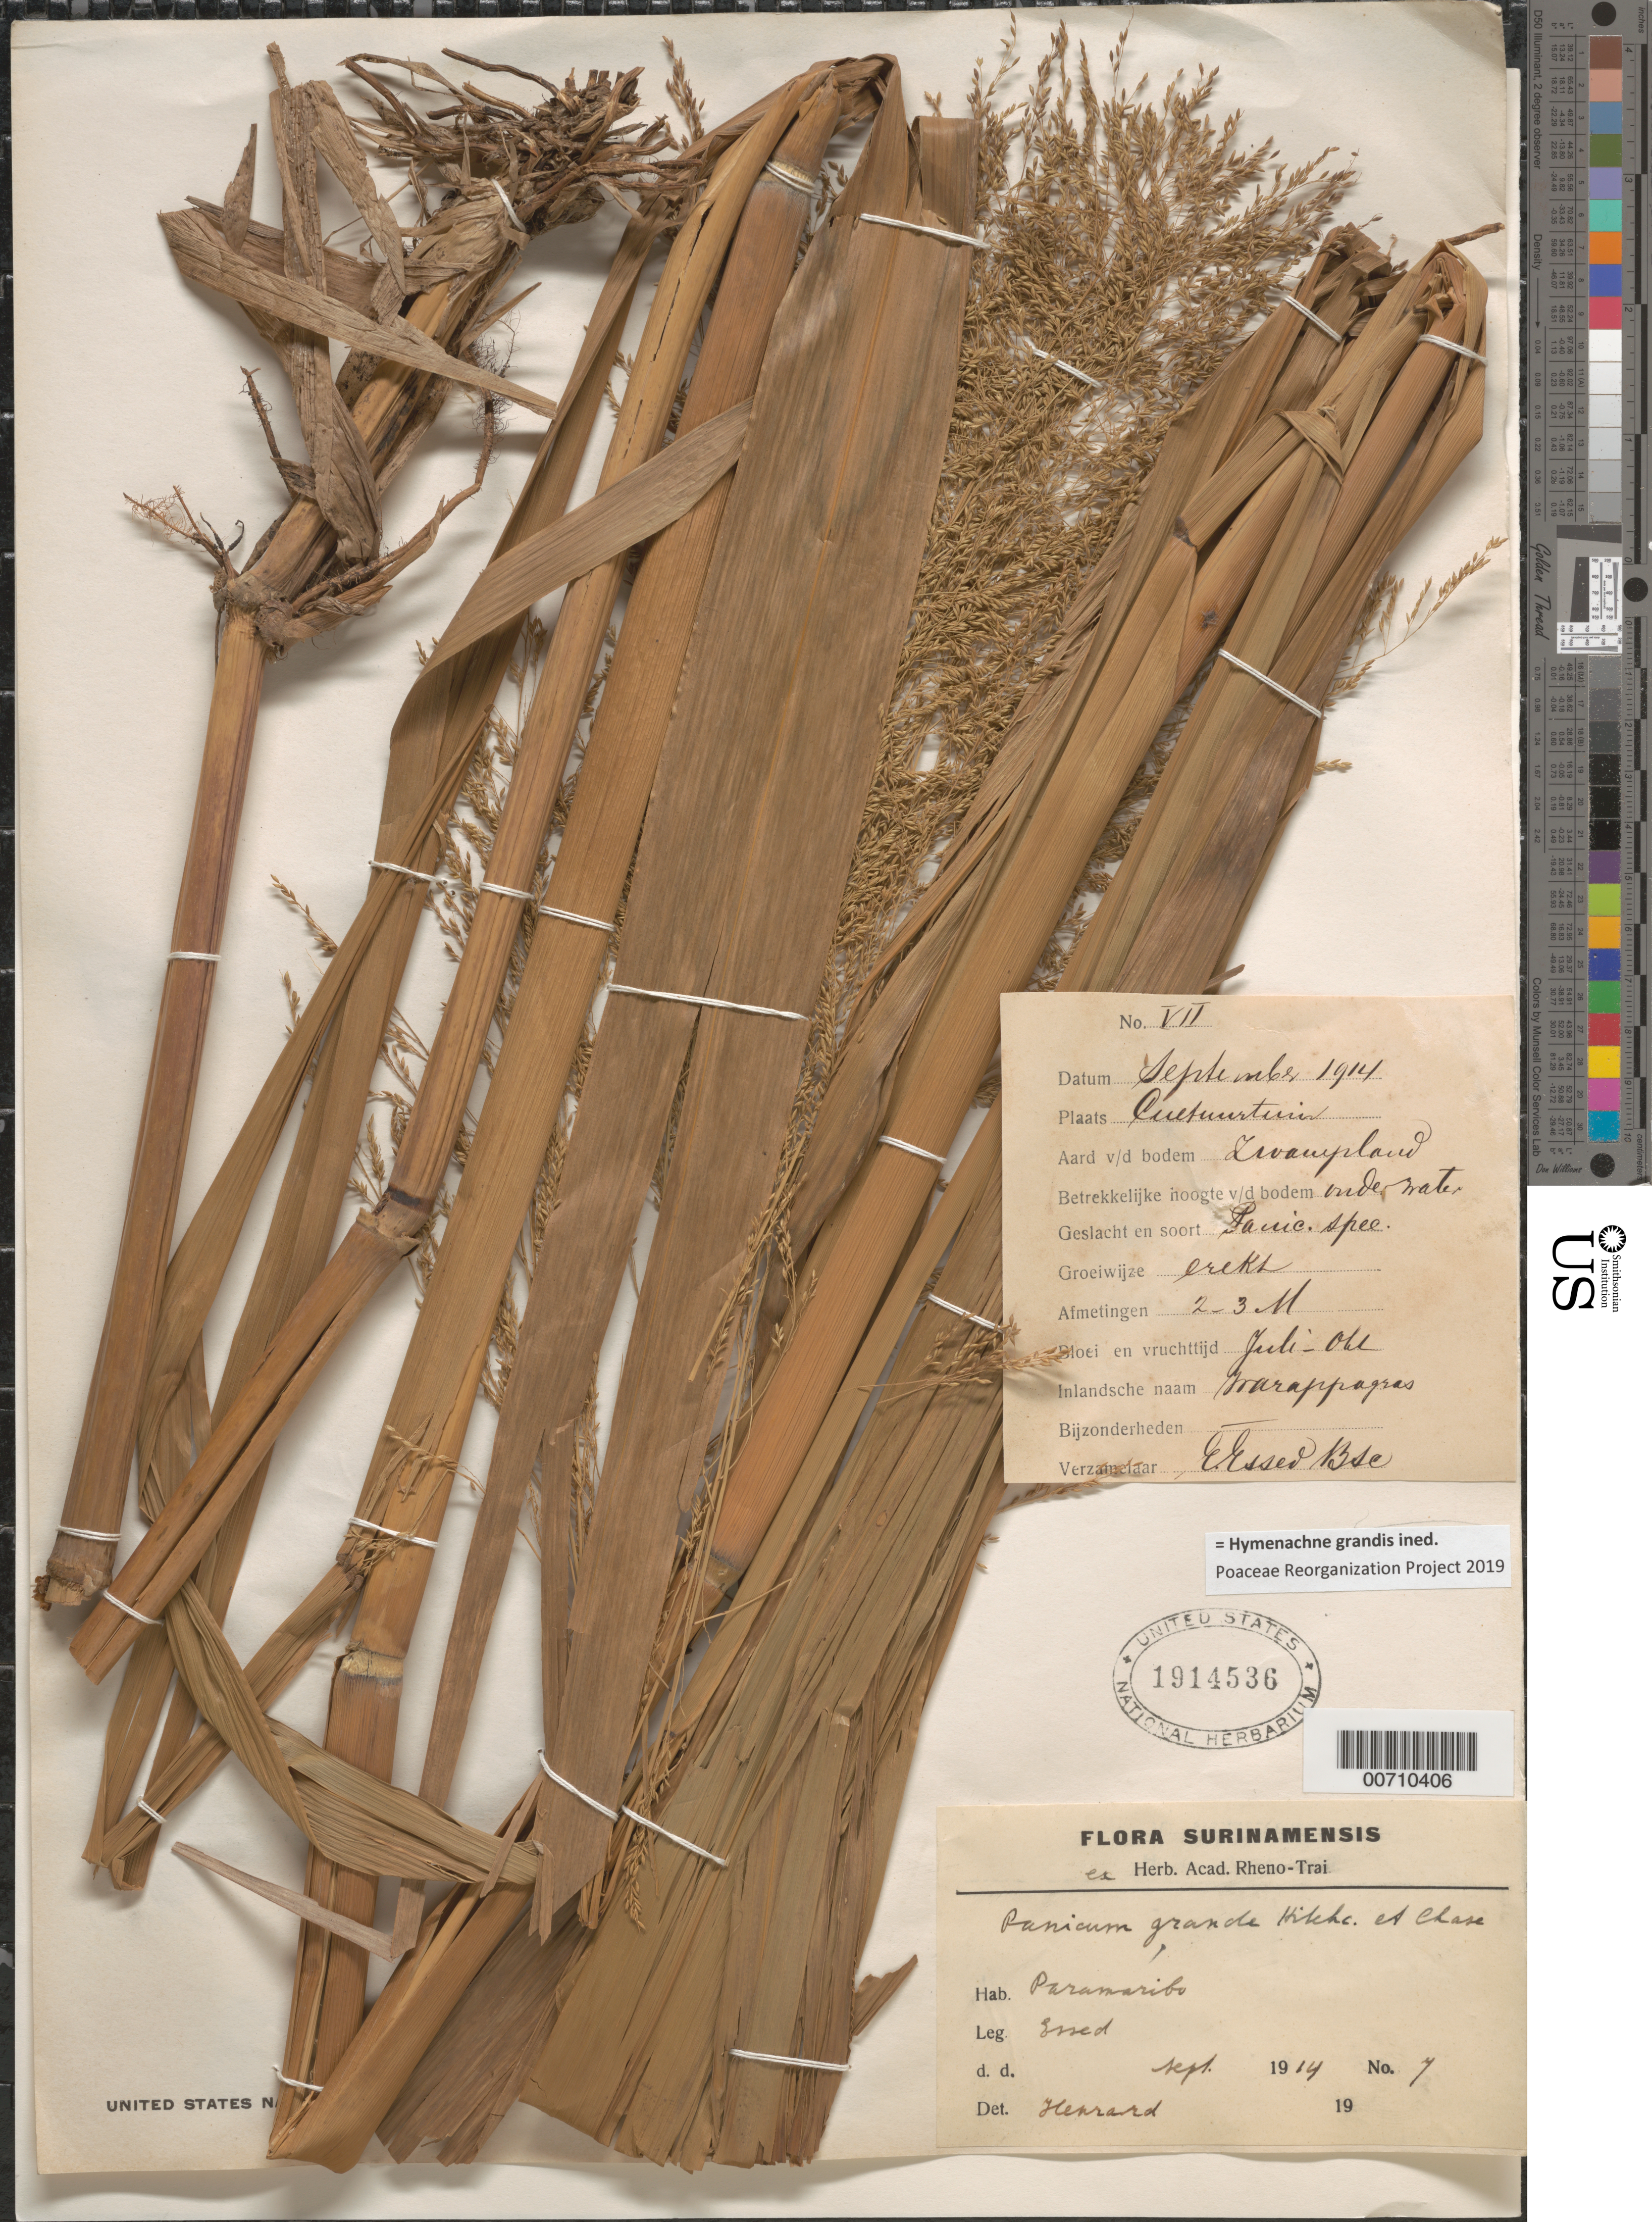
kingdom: Plantae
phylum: Tracheophyta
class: Liliopsida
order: Poales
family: Poaceae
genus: Panicum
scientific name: Panicum grande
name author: Hitchc. & Chase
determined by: Henrard, J. T.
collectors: E. Essed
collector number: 7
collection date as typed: Sep-14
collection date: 1914-09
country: Suriname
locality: Paramaribo, Cultuurtuin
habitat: Underwater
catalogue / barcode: US 1914536